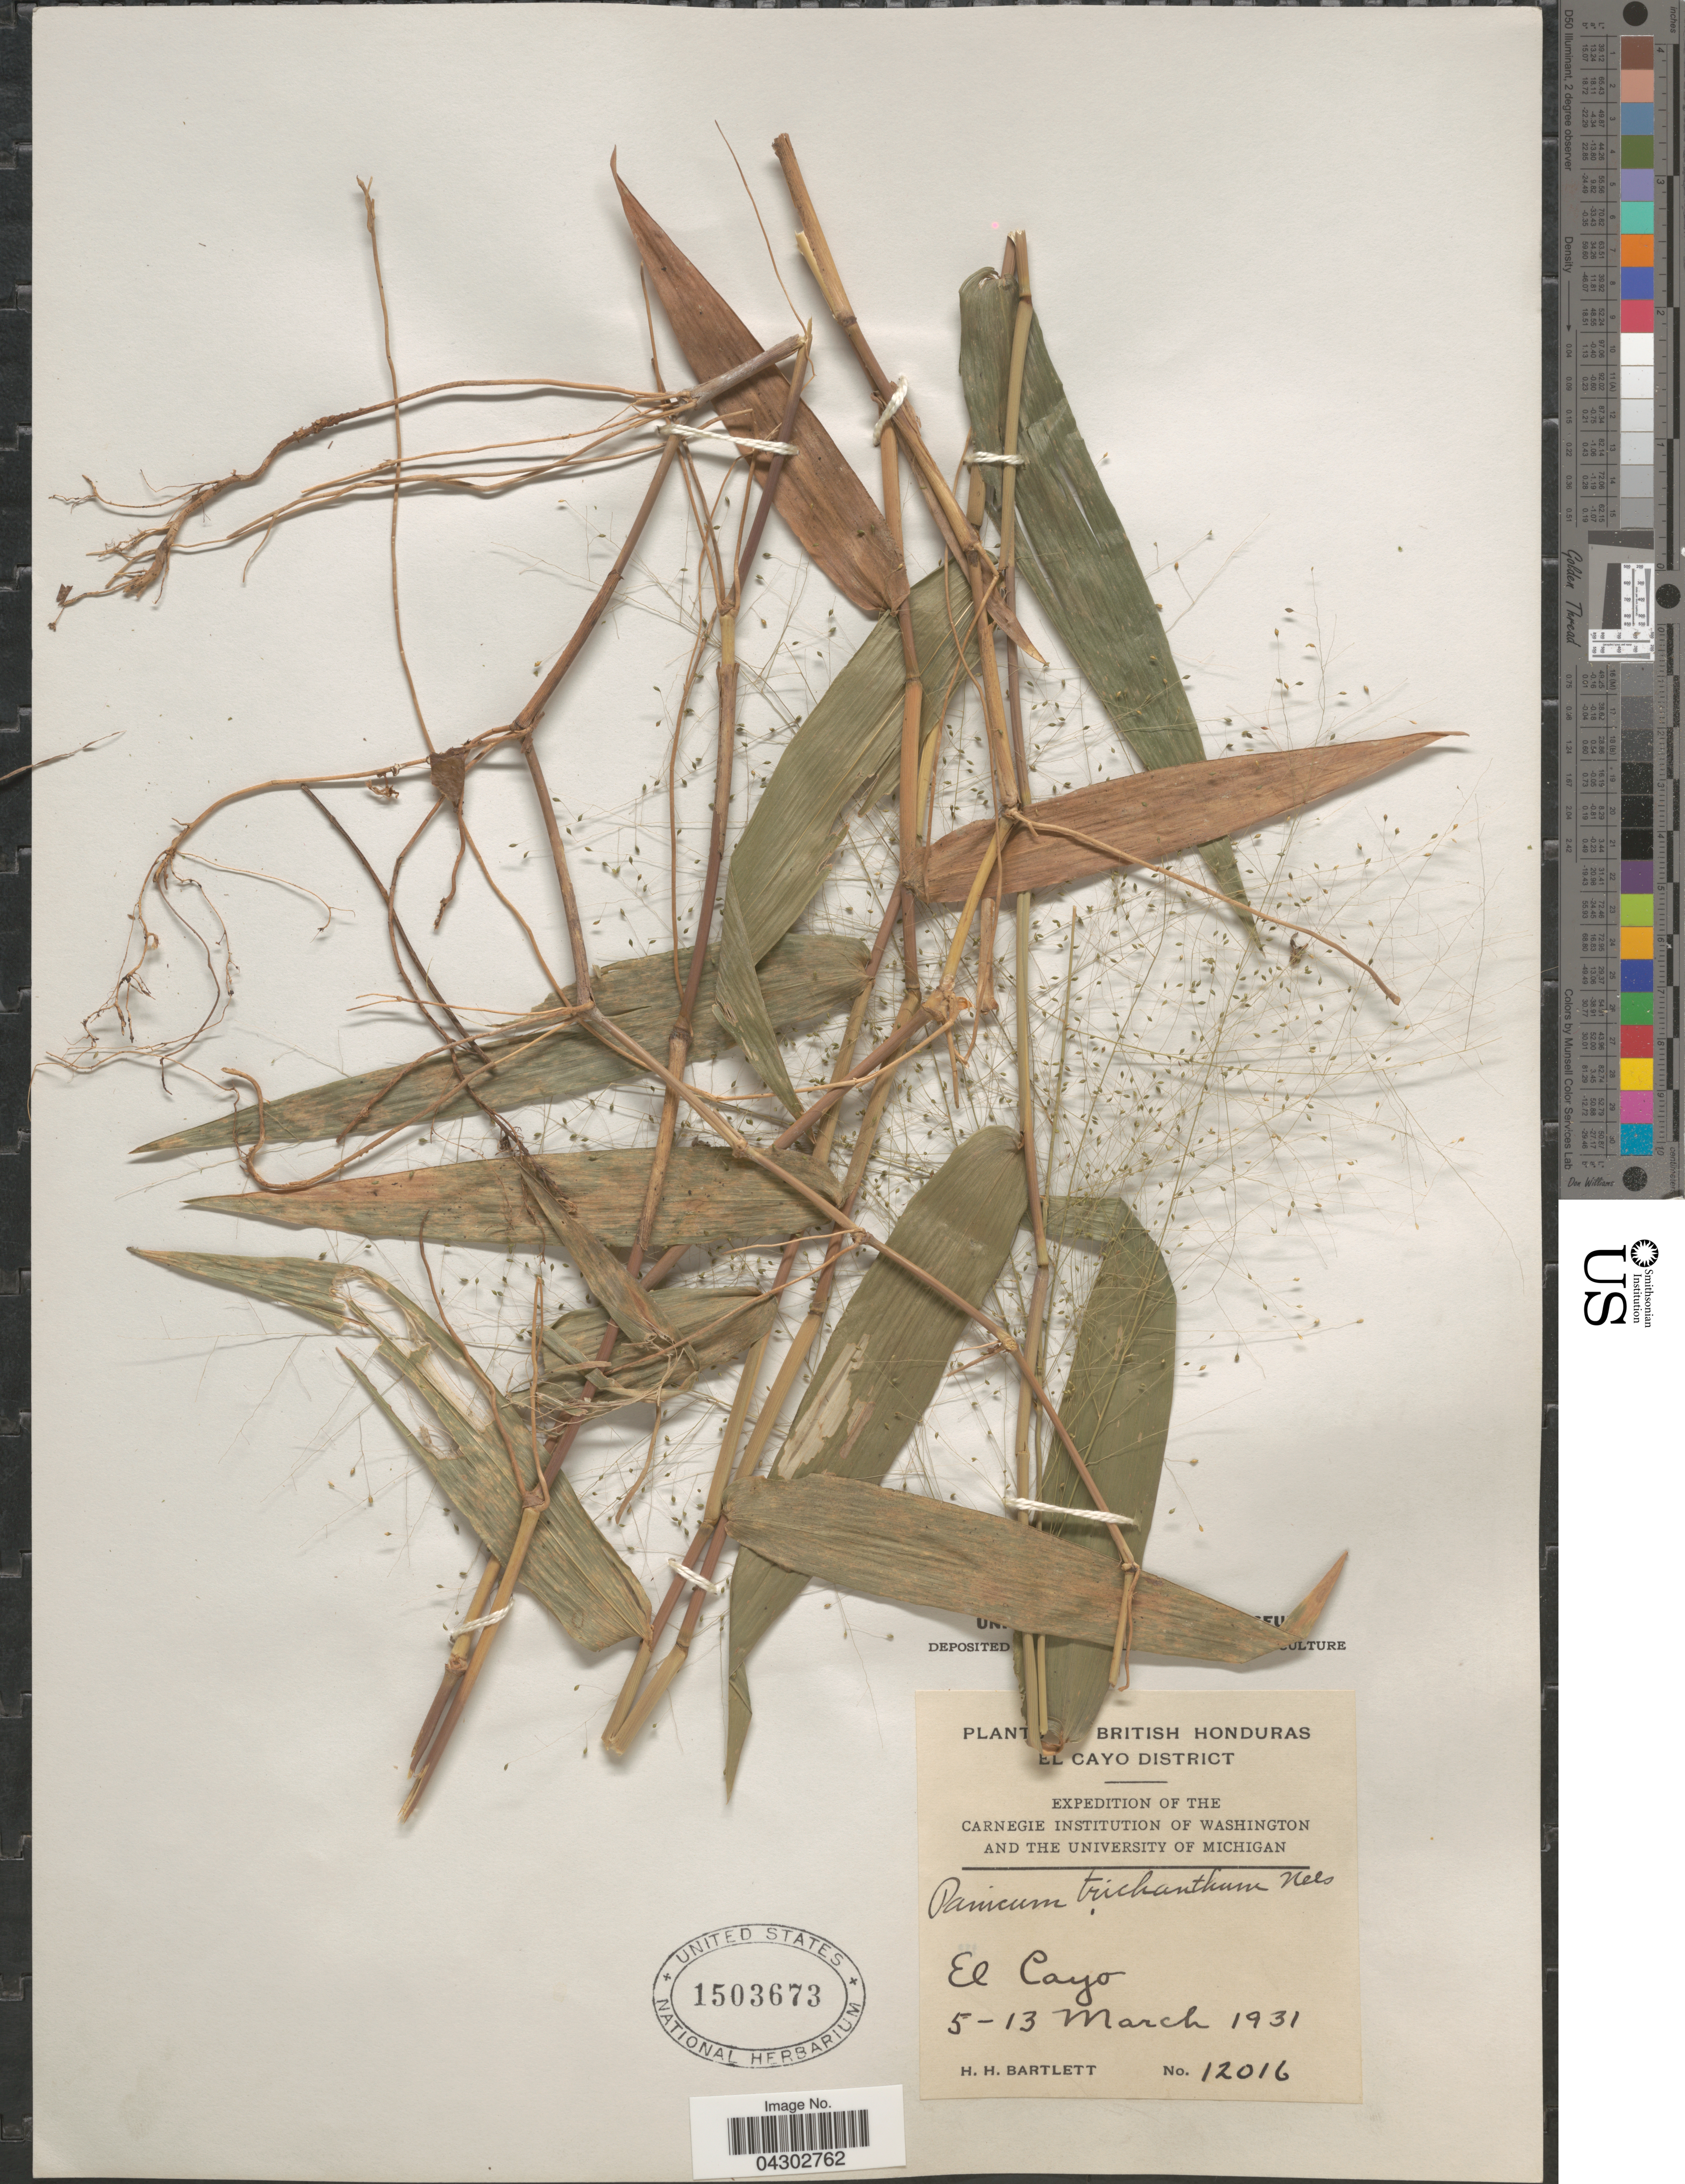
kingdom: Plantae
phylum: Tracheophyta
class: Liliopsida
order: Poales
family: Poaceae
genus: Panicum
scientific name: Panicum bartlettii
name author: Swallen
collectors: H. H. Bartlett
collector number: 12016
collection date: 1931-03-05/1931-03-13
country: Belize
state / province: Cayo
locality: British Honduras. El Cayo District. Expedition of the Carnegie Institution of Washington and the University of Michigan. El Cayo.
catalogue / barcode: US 1503673